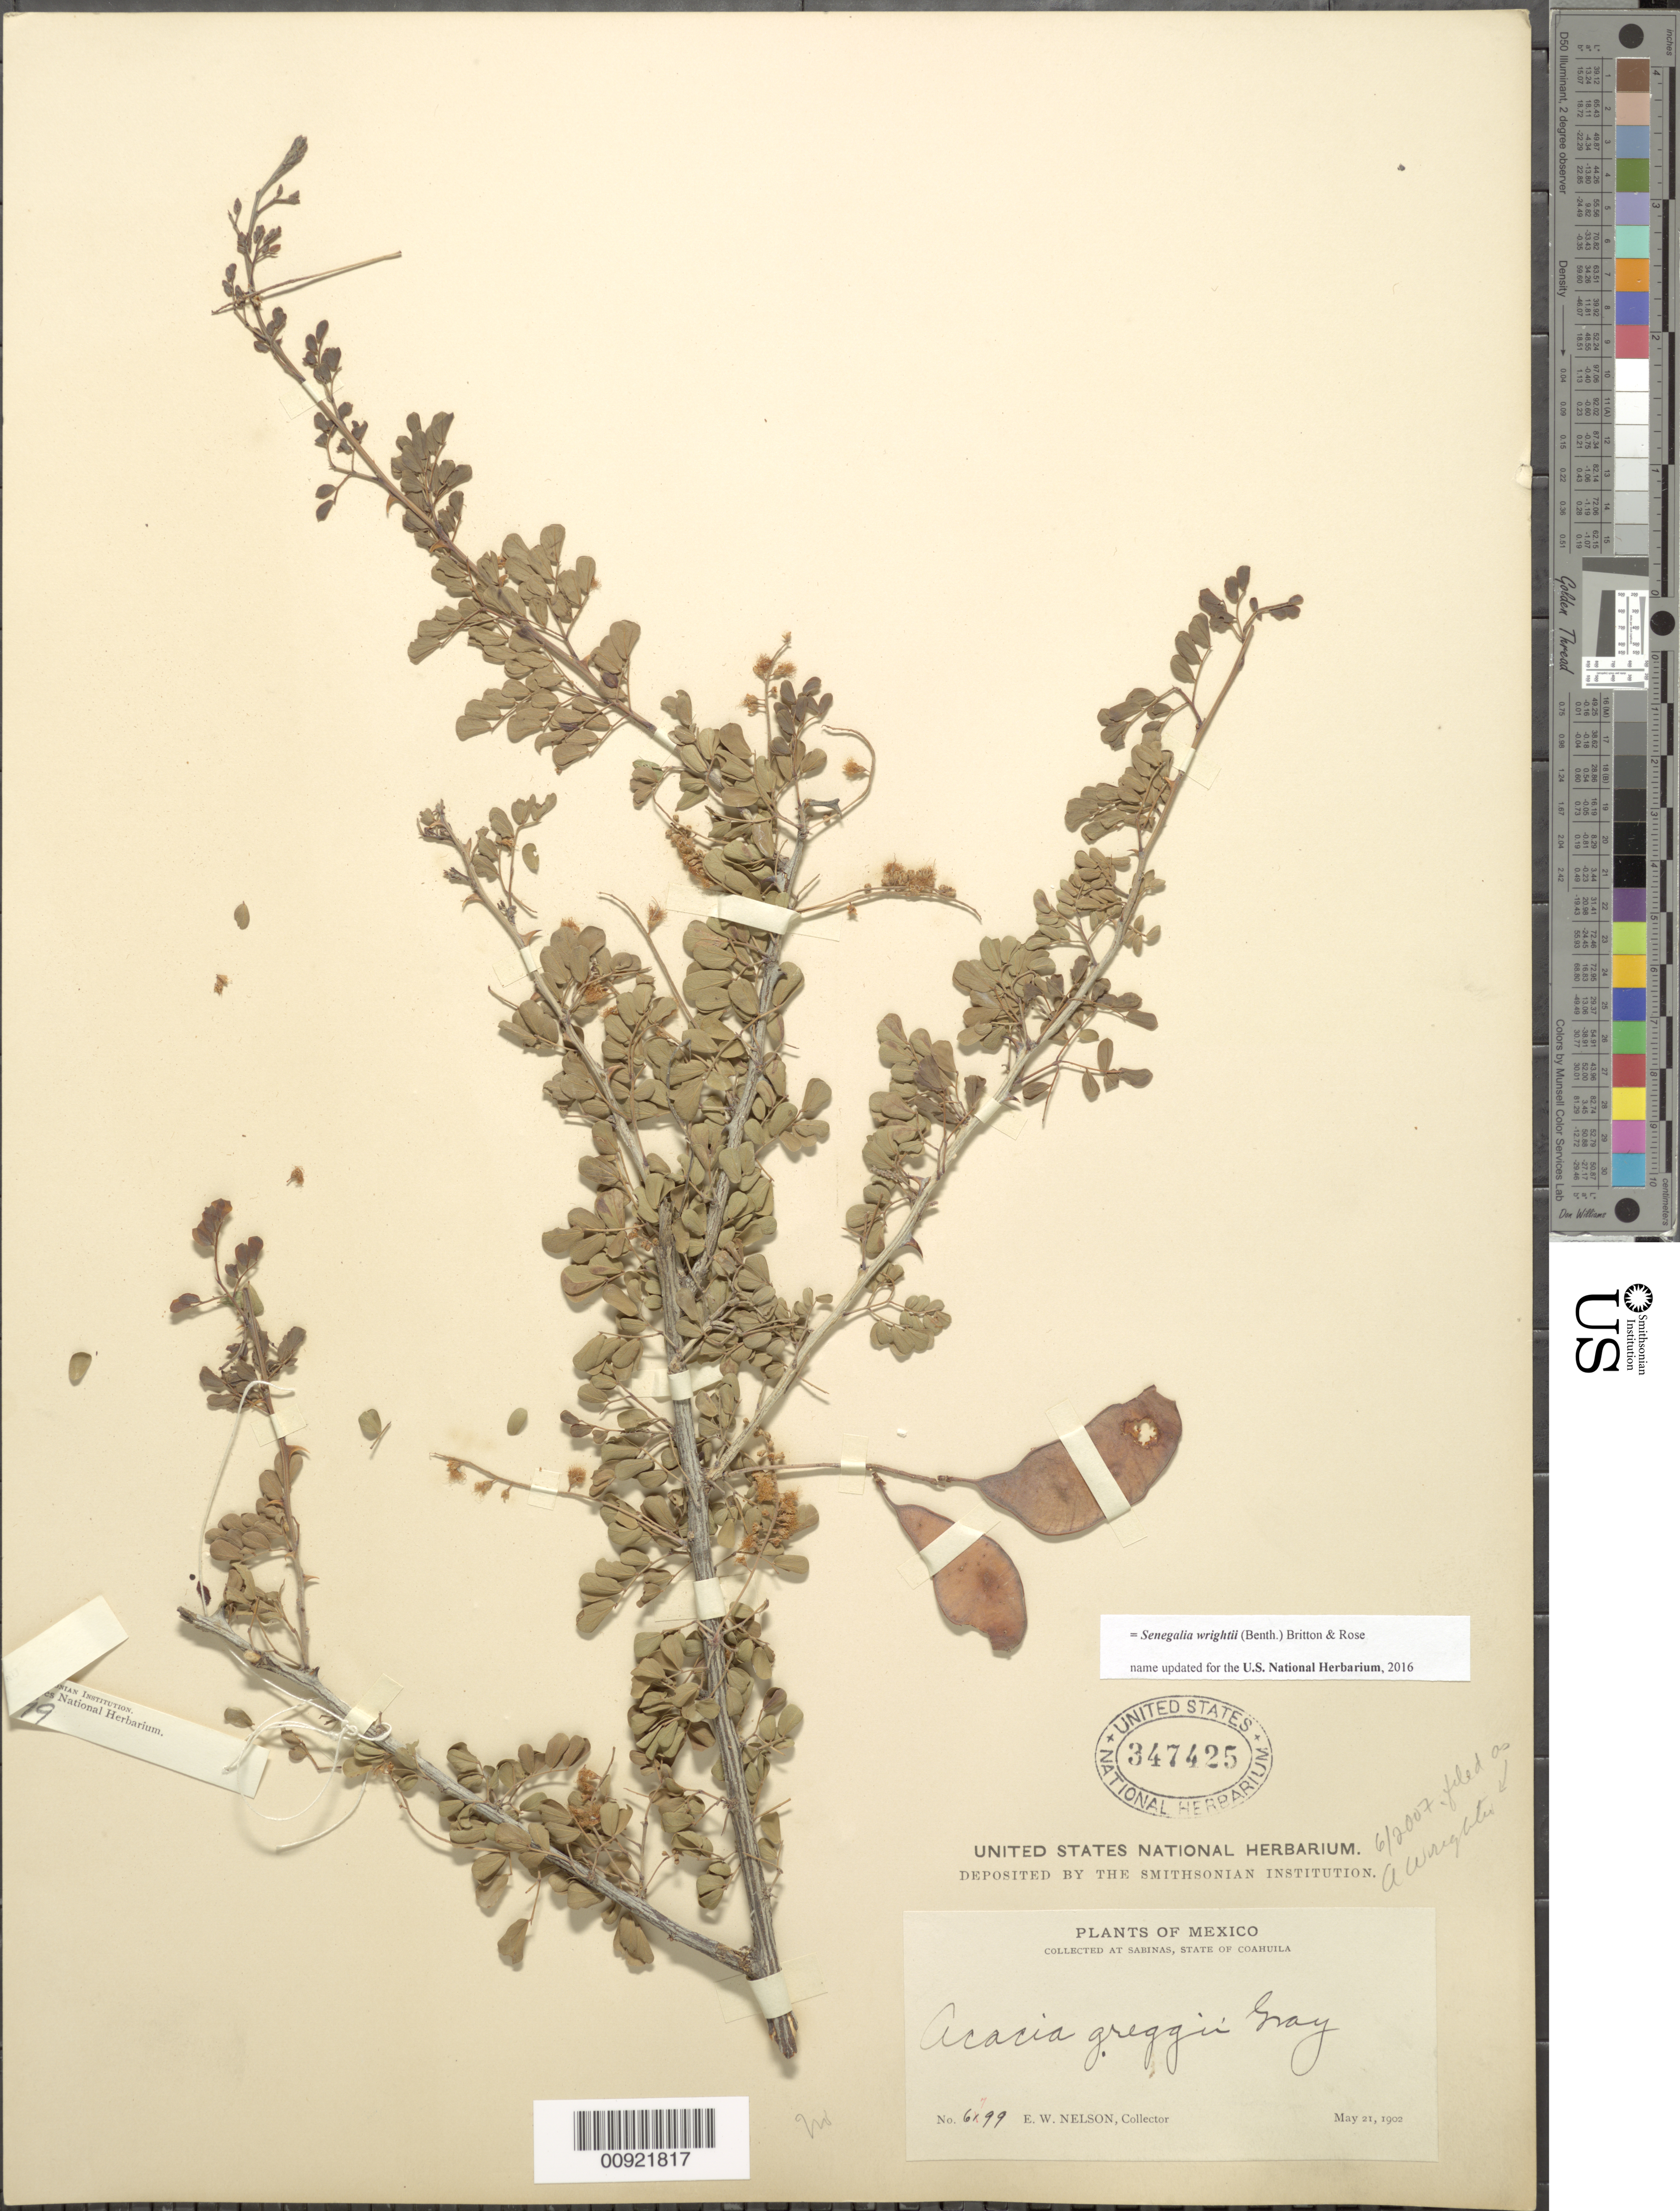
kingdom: Plantae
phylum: Tracheophyta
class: Magnoliopsida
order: Fabales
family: Fabaceae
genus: Senegalia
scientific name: Senegalia wrightii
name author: (Benth.) Britton & Rose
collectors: E. W. Nelson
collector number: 6799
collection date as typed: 21 May 1902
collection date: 1902-05-21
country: Mexico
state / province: Coahuila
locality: Sabinas, State of Coahuila.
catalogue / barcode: US 347425